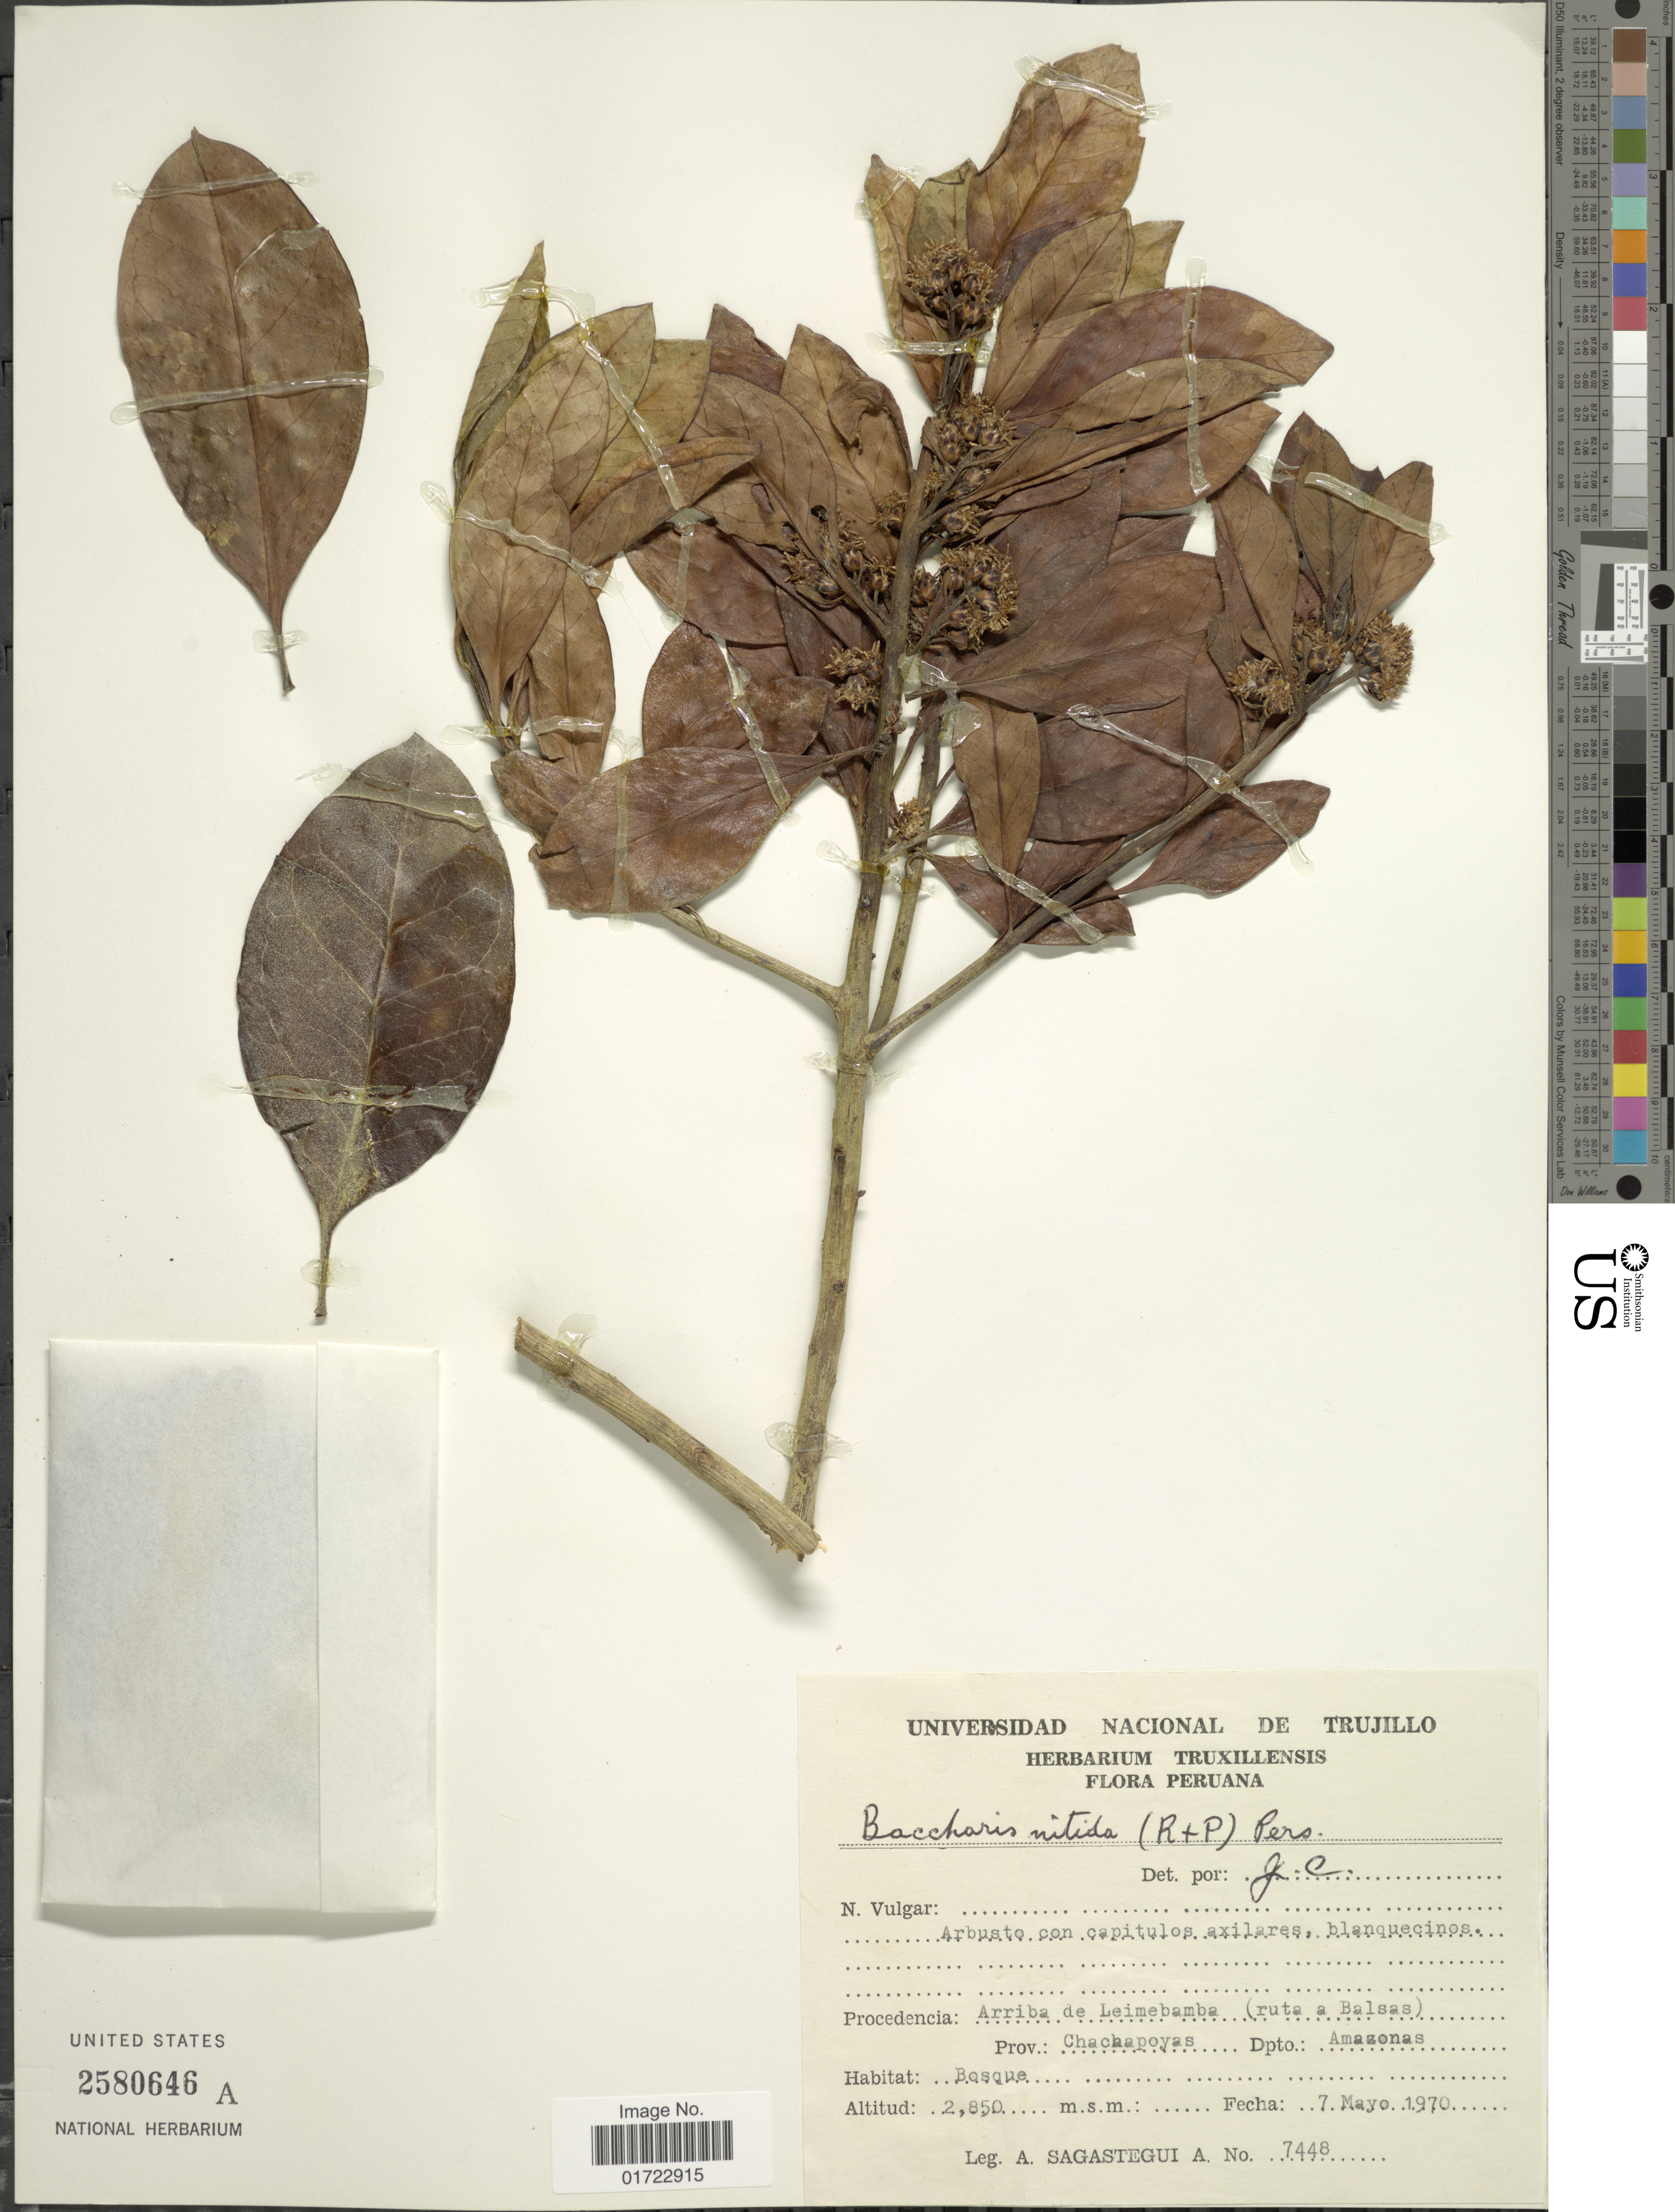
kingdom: Plantae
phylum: Tracheophyta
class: Magnoliopsida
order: Asterales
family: Asteraceae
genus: Baccharis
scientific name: Baccharis nitida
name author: (Ruiz & Pav.) Pers.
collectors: A. Sagástegui A.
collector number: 7448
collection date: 1970-05-07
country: Peru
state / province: Amazonas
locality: Arriba de Leimebamba (ruta a Balsas). Prov.: Chachapoyas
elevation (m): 2850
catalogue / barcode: US 2580646A